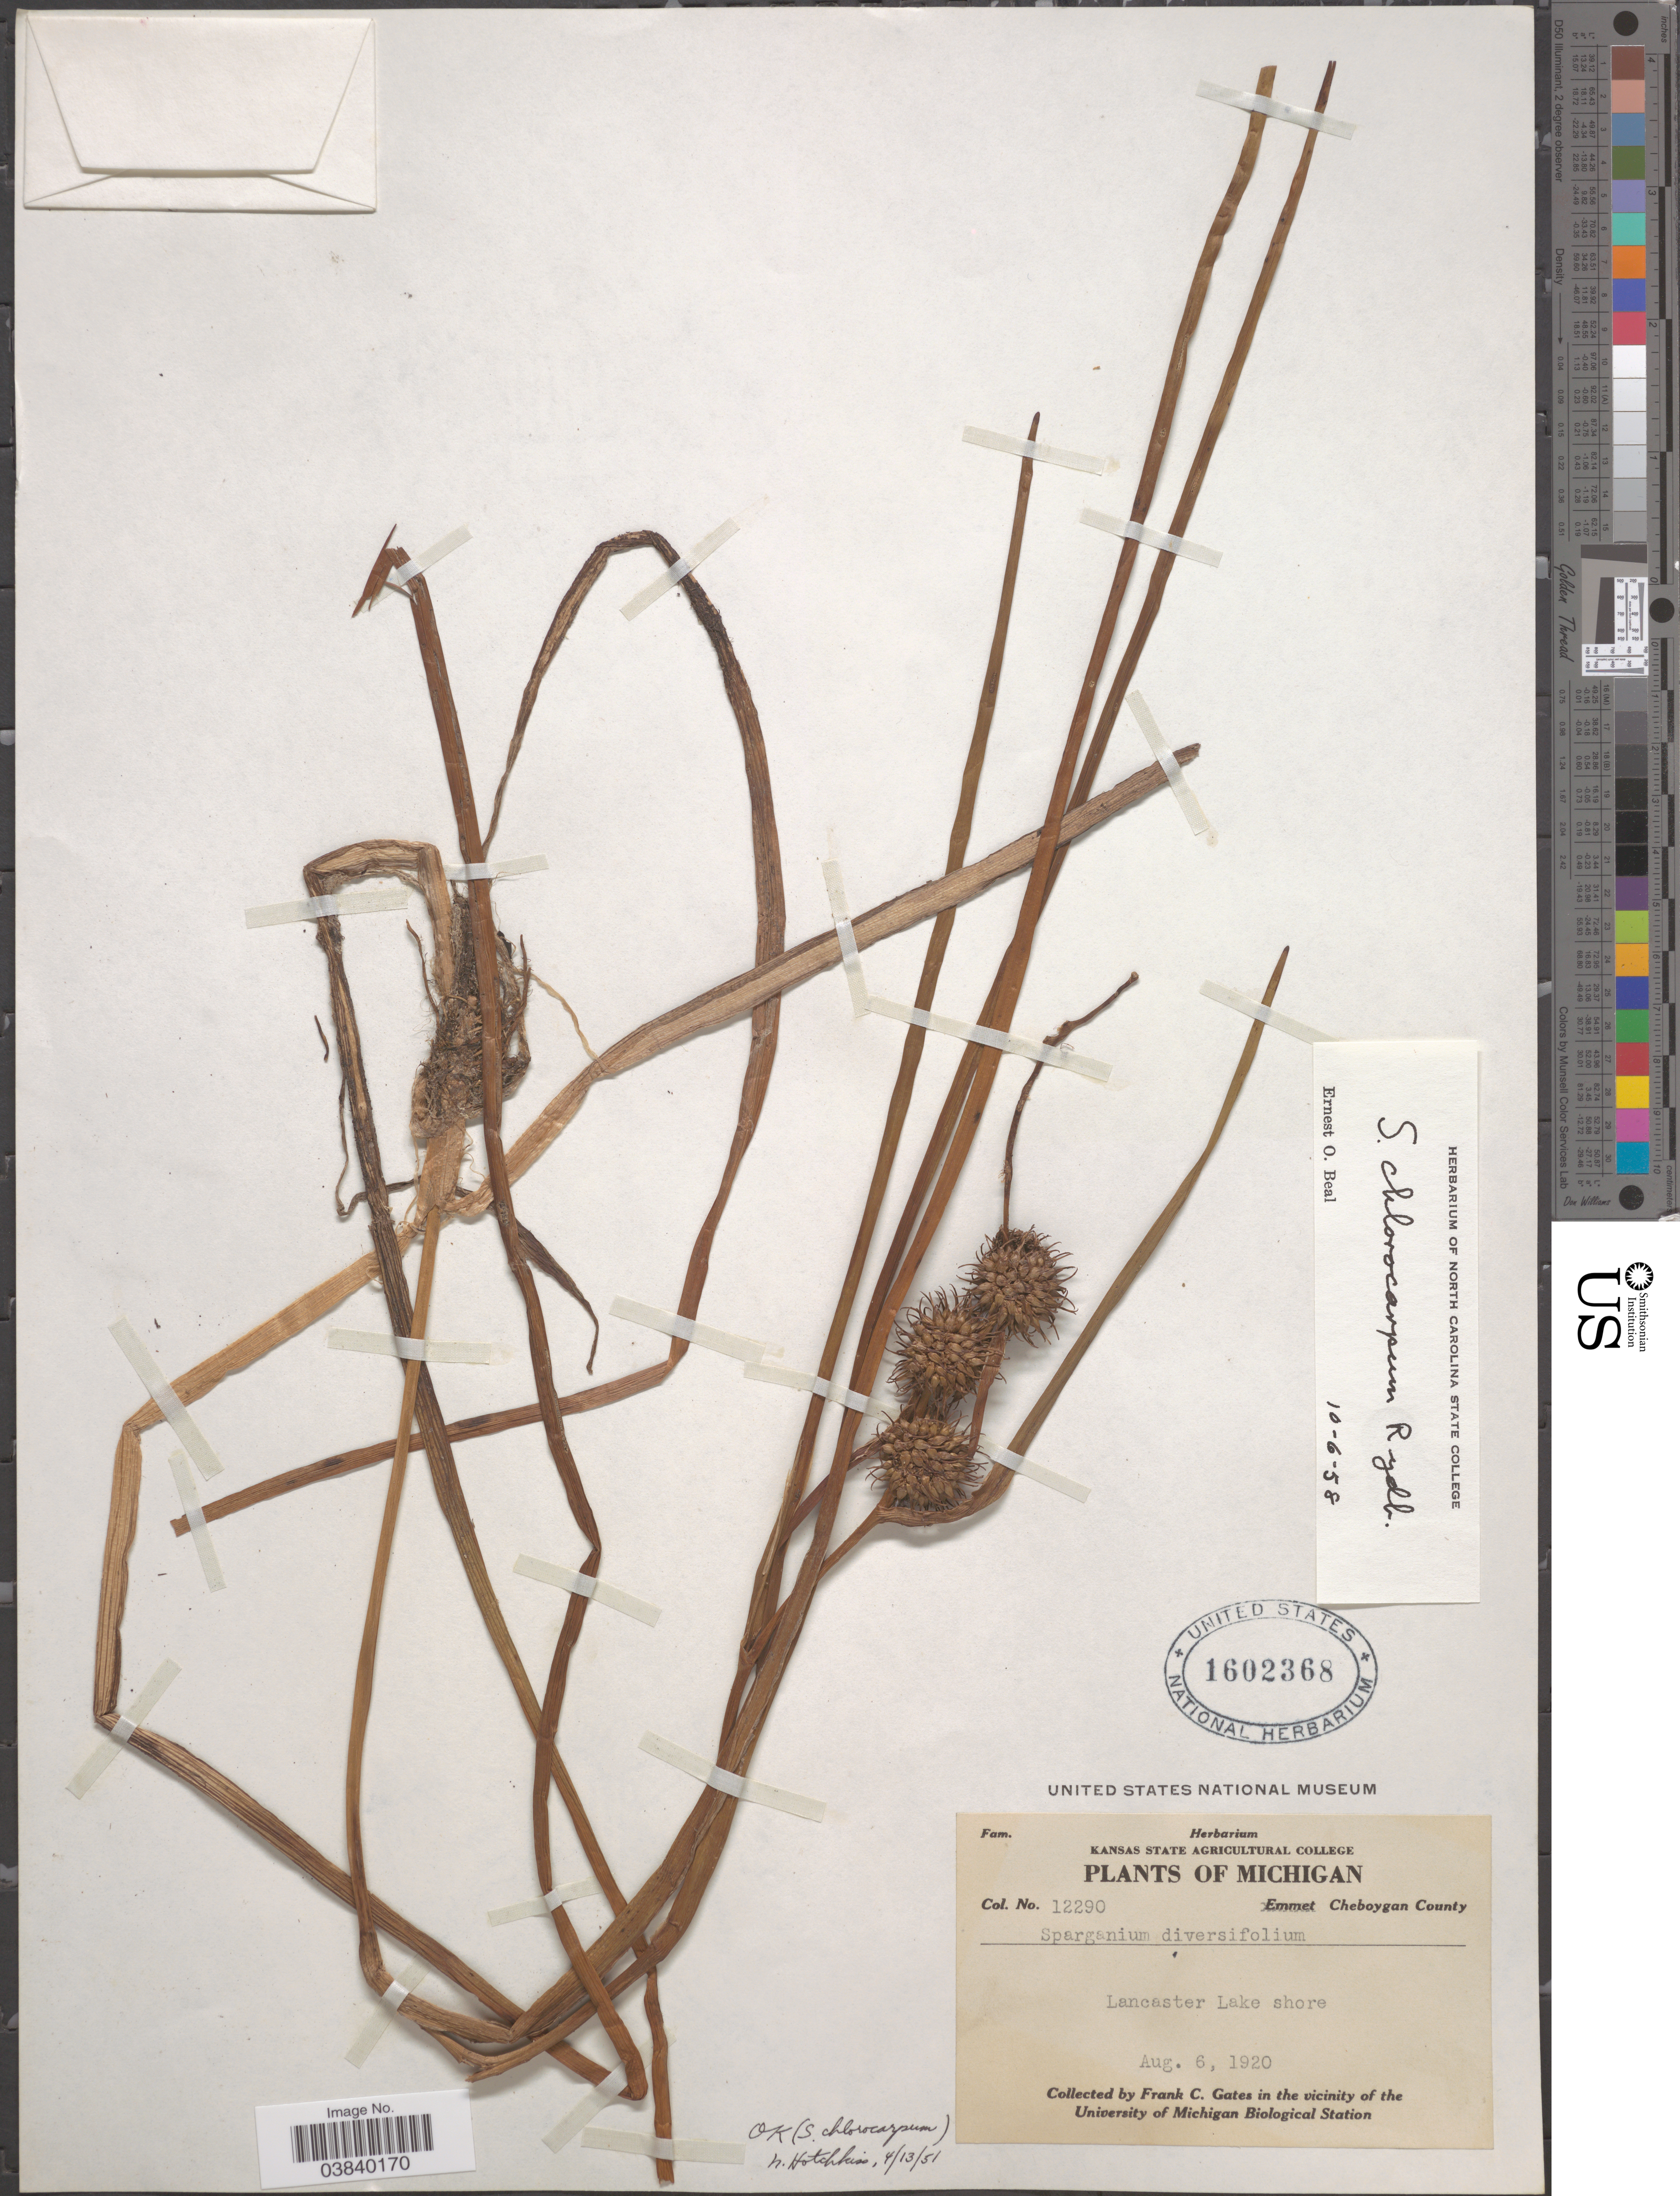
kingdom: Plantae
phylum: Tracheophyta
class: Liliopsida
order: Poales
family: Typhaceae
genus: Sparganium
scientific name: Sparganium chlorocarpum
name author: Rydb.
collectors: F. C. Gates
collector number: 12290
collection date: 1920-08-06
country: United States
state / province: Michigan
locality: Cheboygan County. Lancaster Lake shore. In the vicinity of the University of Michigan Biological Station.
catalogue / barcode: US 1602368